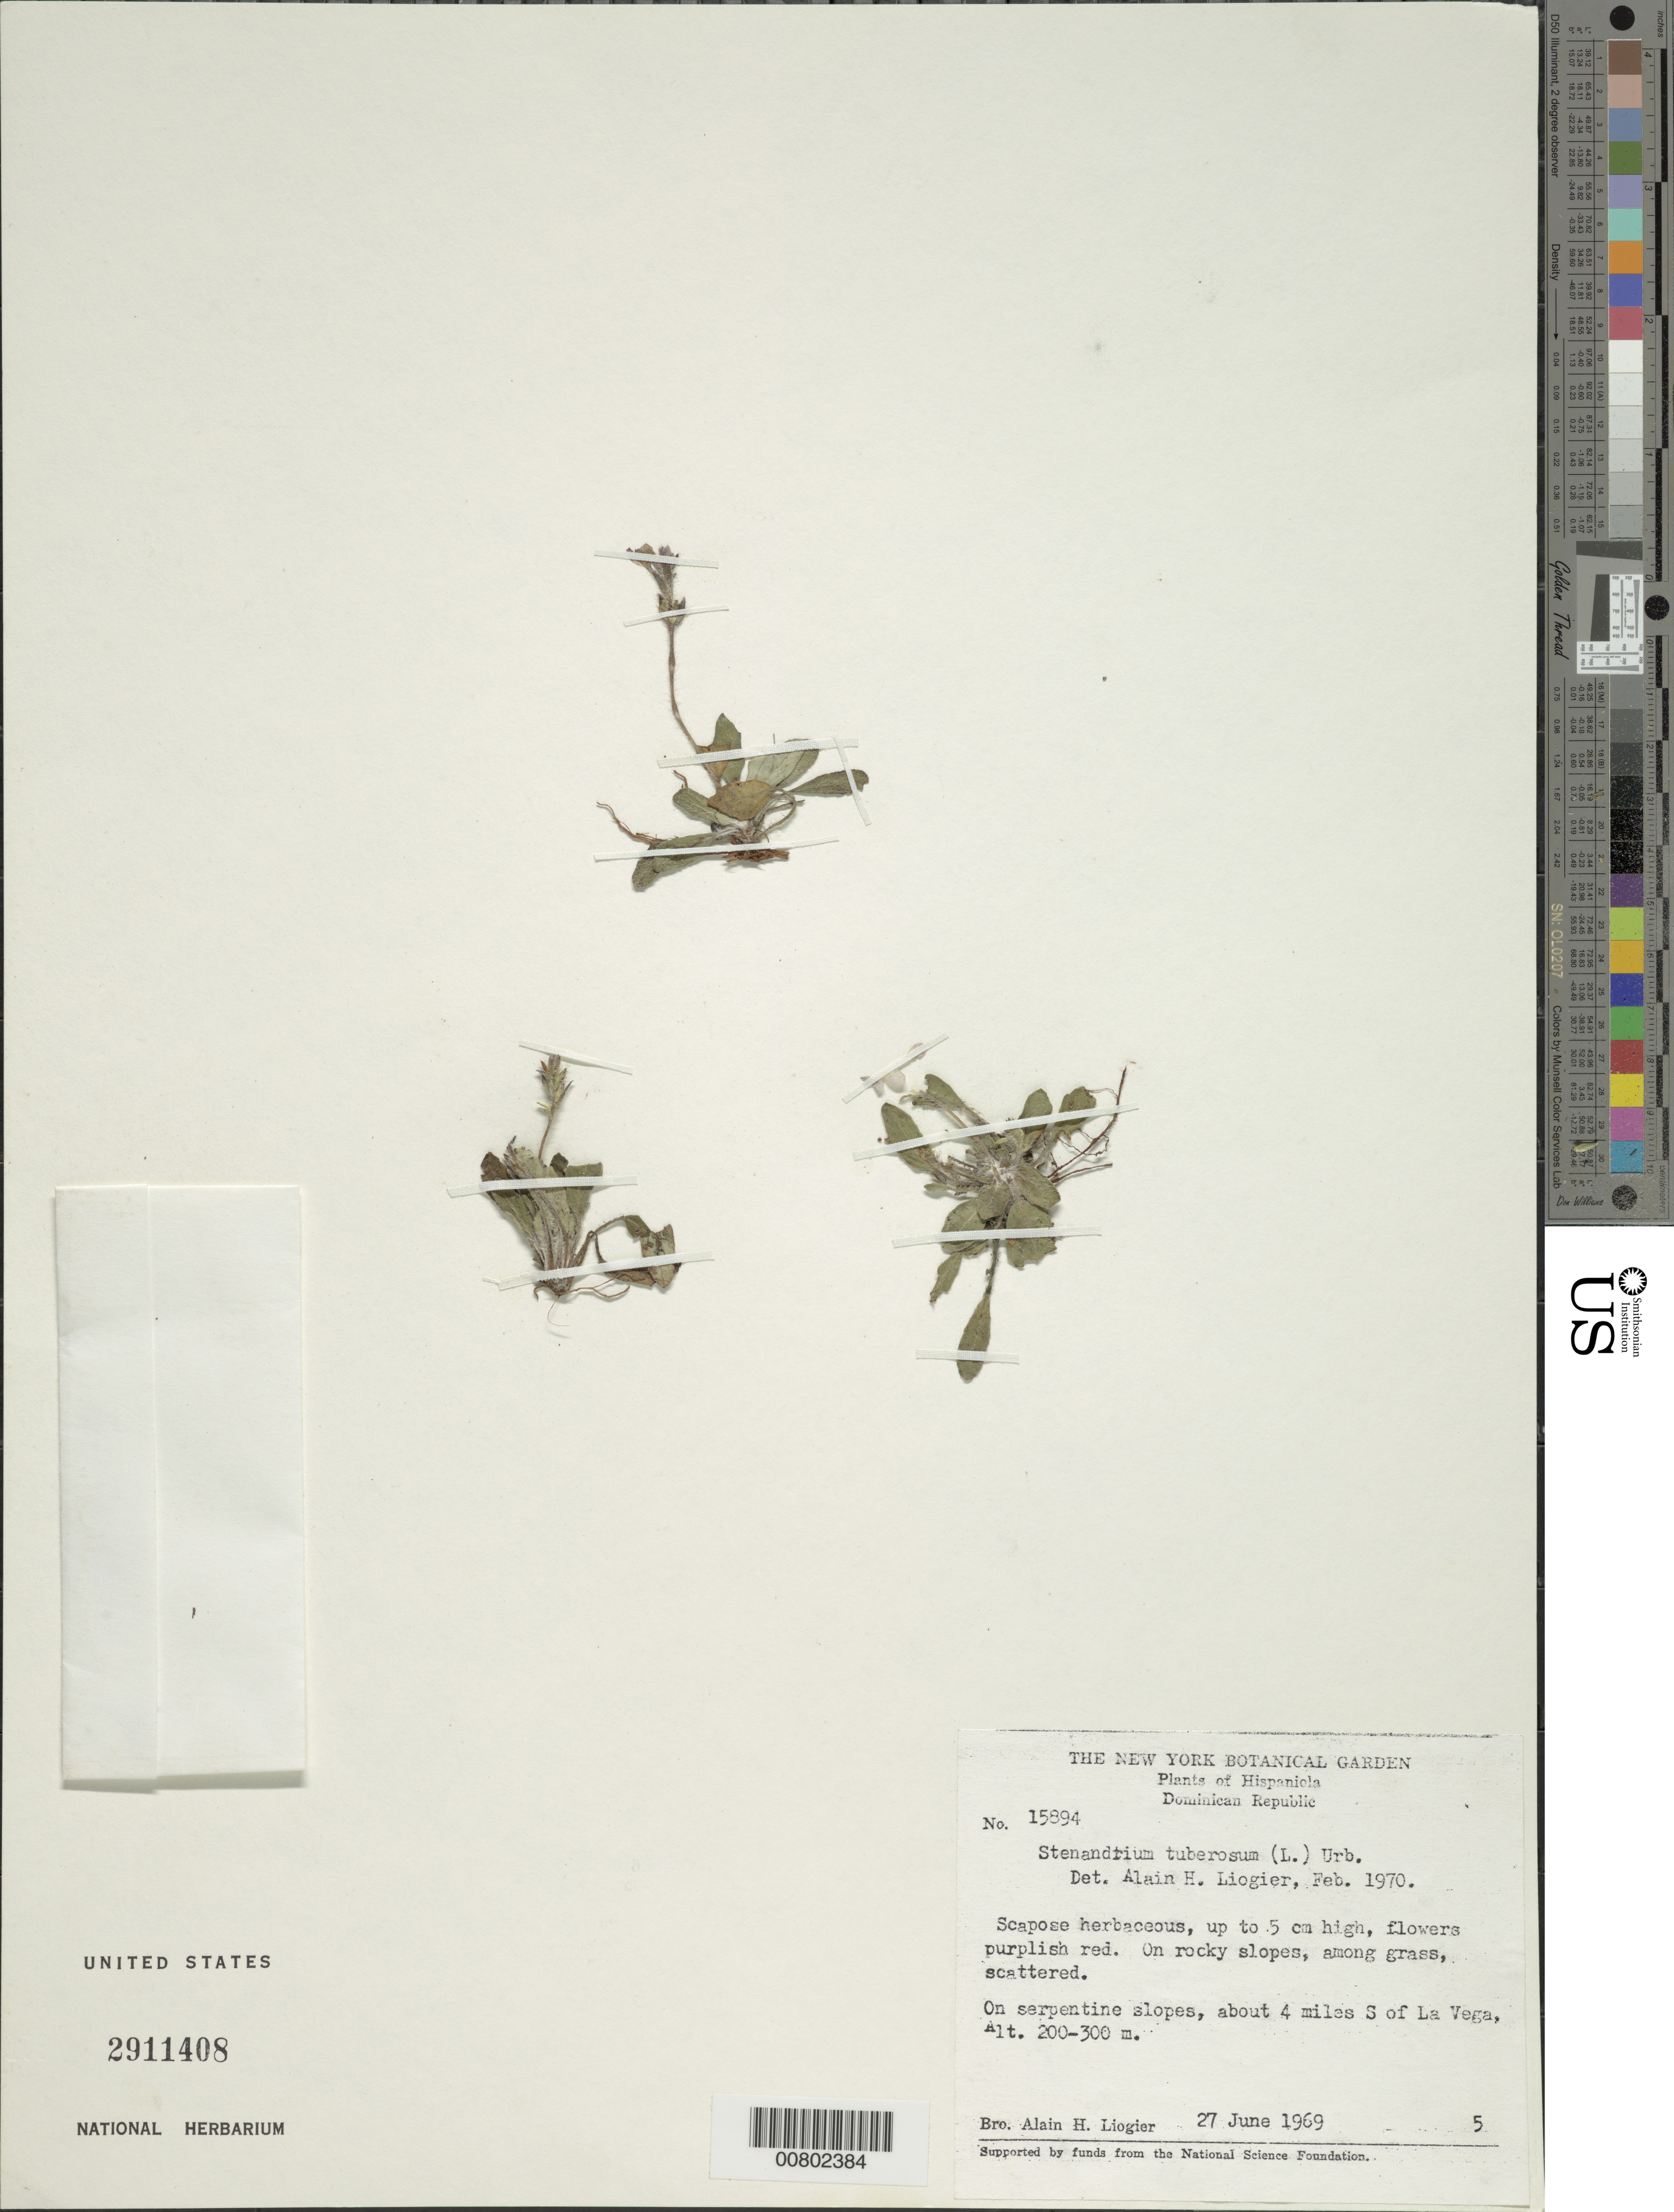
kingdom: Plantae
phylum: Tracheophyta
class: Magnoliopsida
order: Lamiales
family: Acanthaceae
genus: Stenandrium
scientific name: Stenandrium tuberosum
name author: (L.) Urb.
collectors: A. H. Liogier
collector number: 15894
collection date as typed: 27 Jun 1969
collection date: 1969-06-27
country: Dominican Republic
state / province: La Vega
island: Hispaniola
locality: About 4 miles S of La Vega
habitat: On rocky slope among grass on serpentine slopes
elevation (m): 200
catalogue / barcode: US 2911408